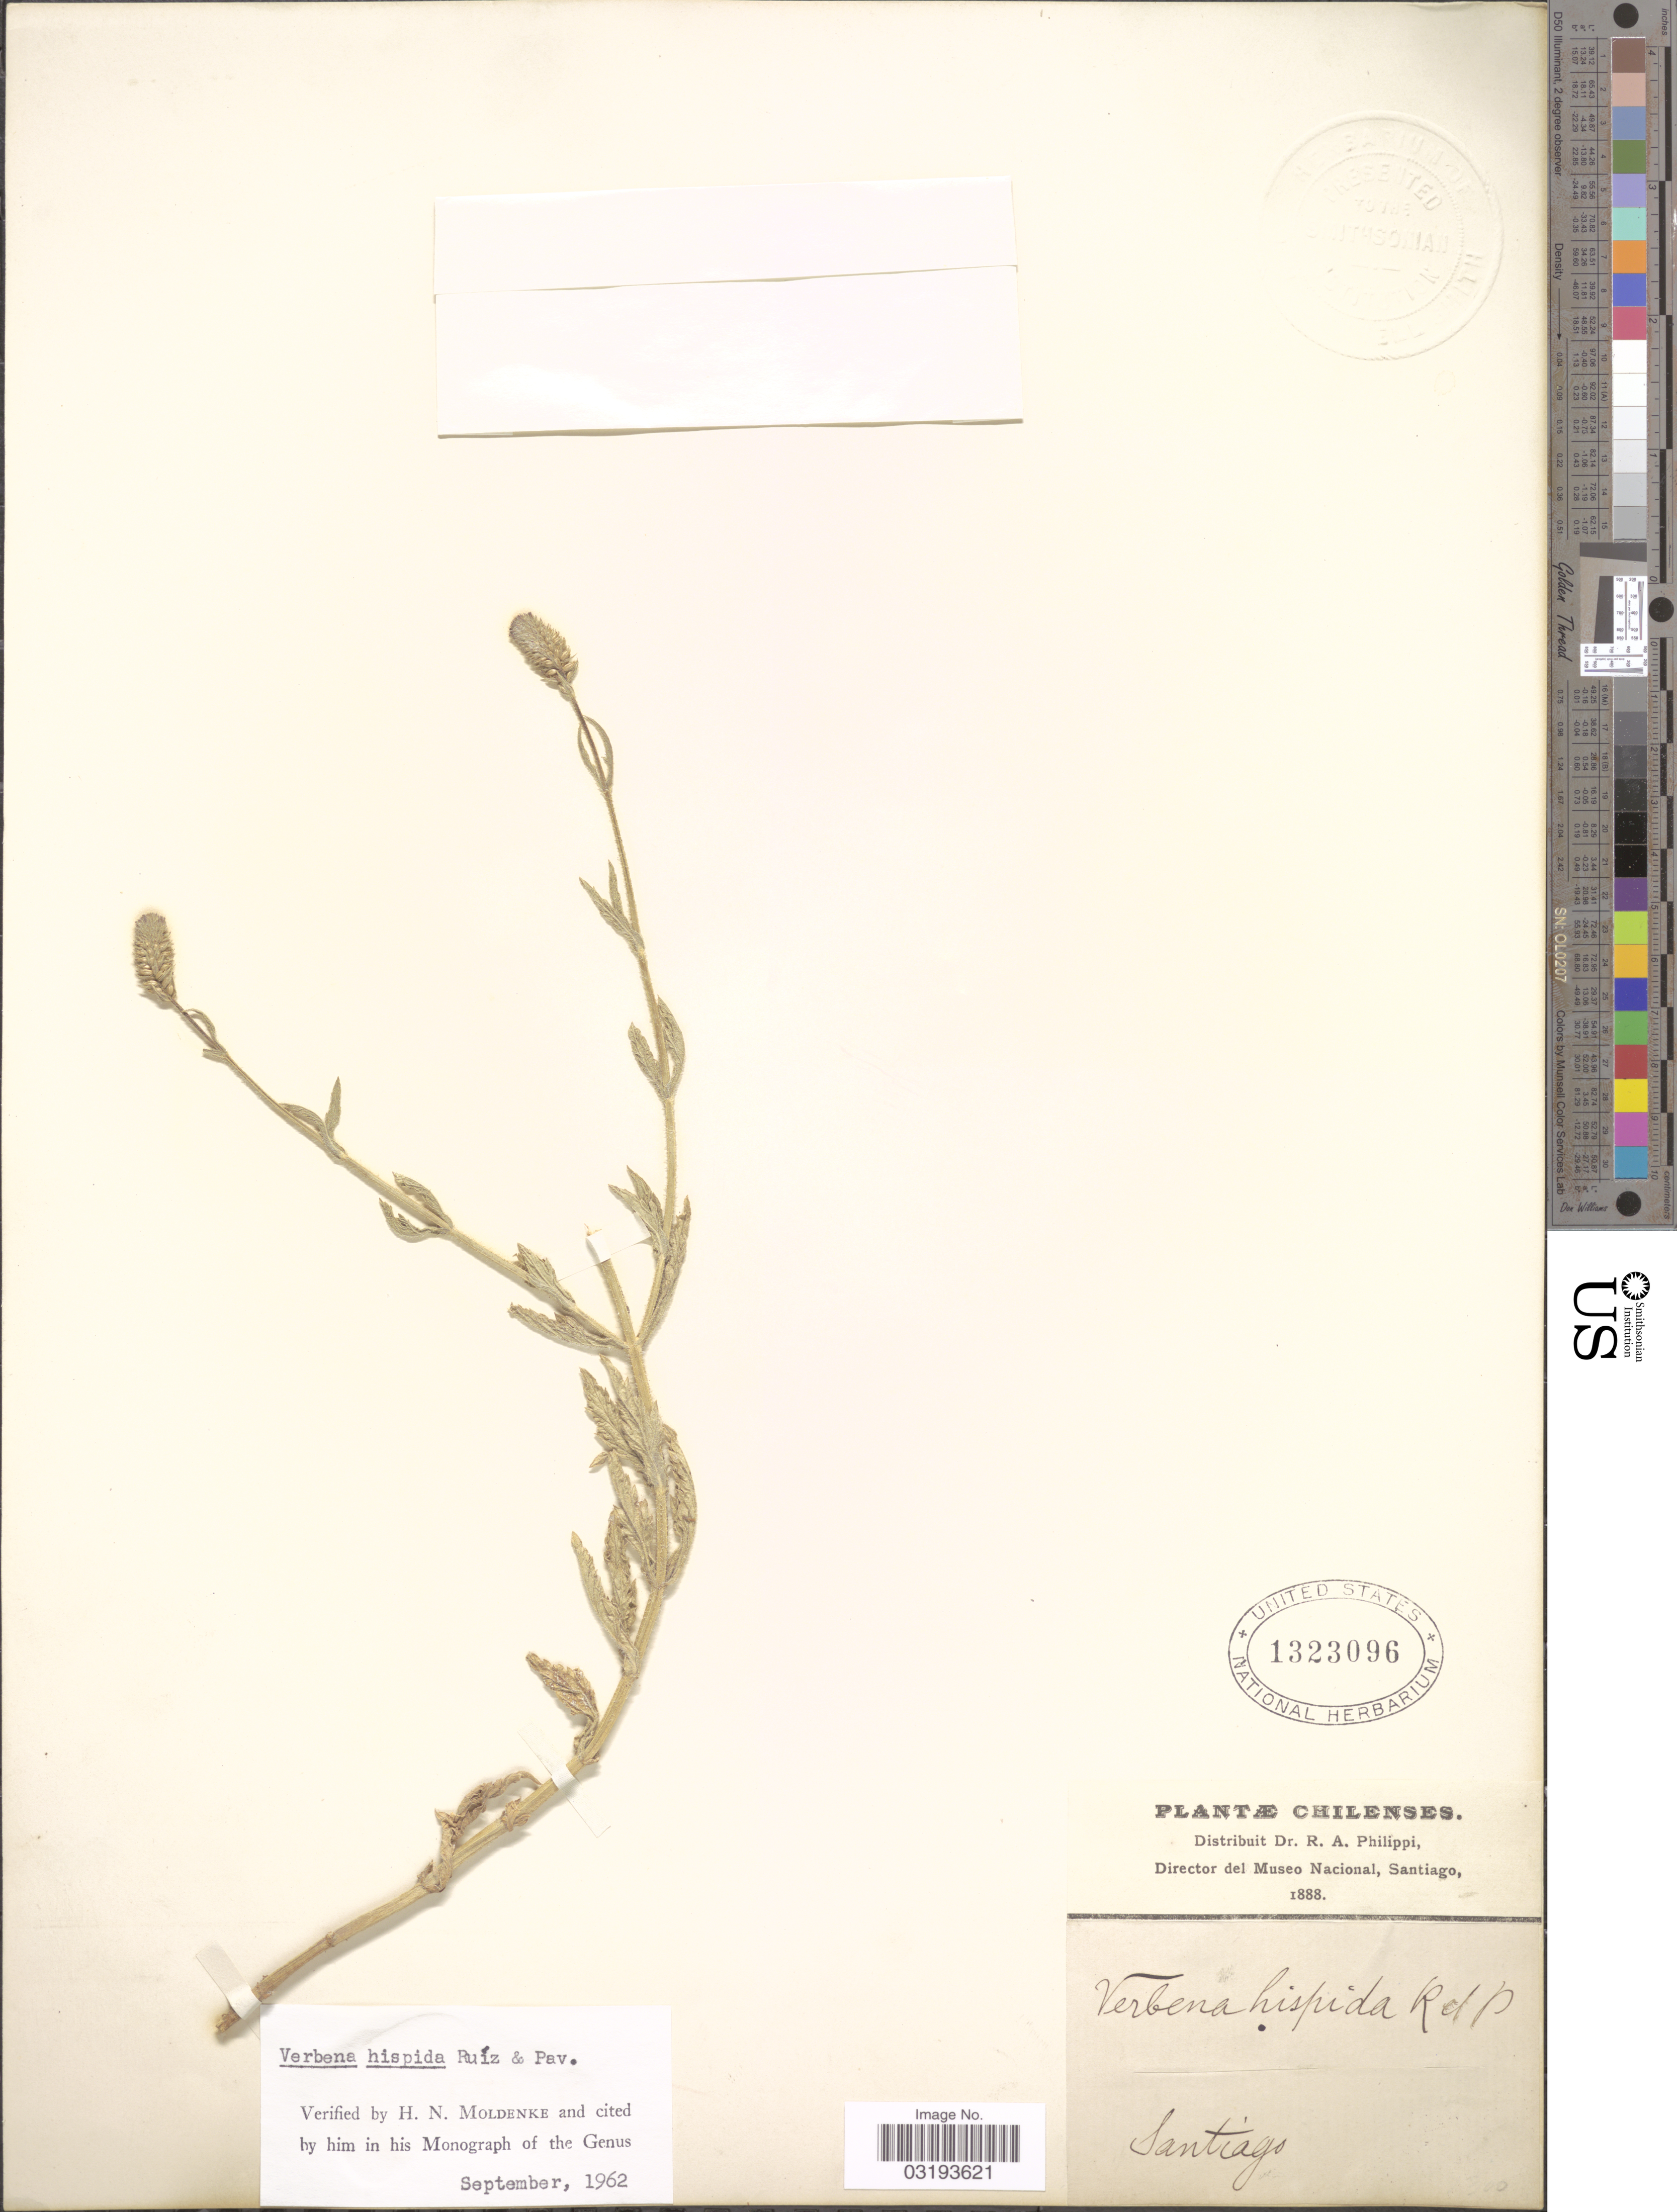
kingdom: Plantae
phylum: Tracheophyta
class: Magnoliopsida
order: Lamiales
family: Verbenaceae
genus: Verbena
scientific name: Verbena hispida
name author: Ruiz & Pav.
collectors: ex. herb. R.A. Philippi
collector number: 300*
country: Chile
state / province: Región Metropolitana (RM)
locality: Santiago.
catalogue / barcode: US 1323096